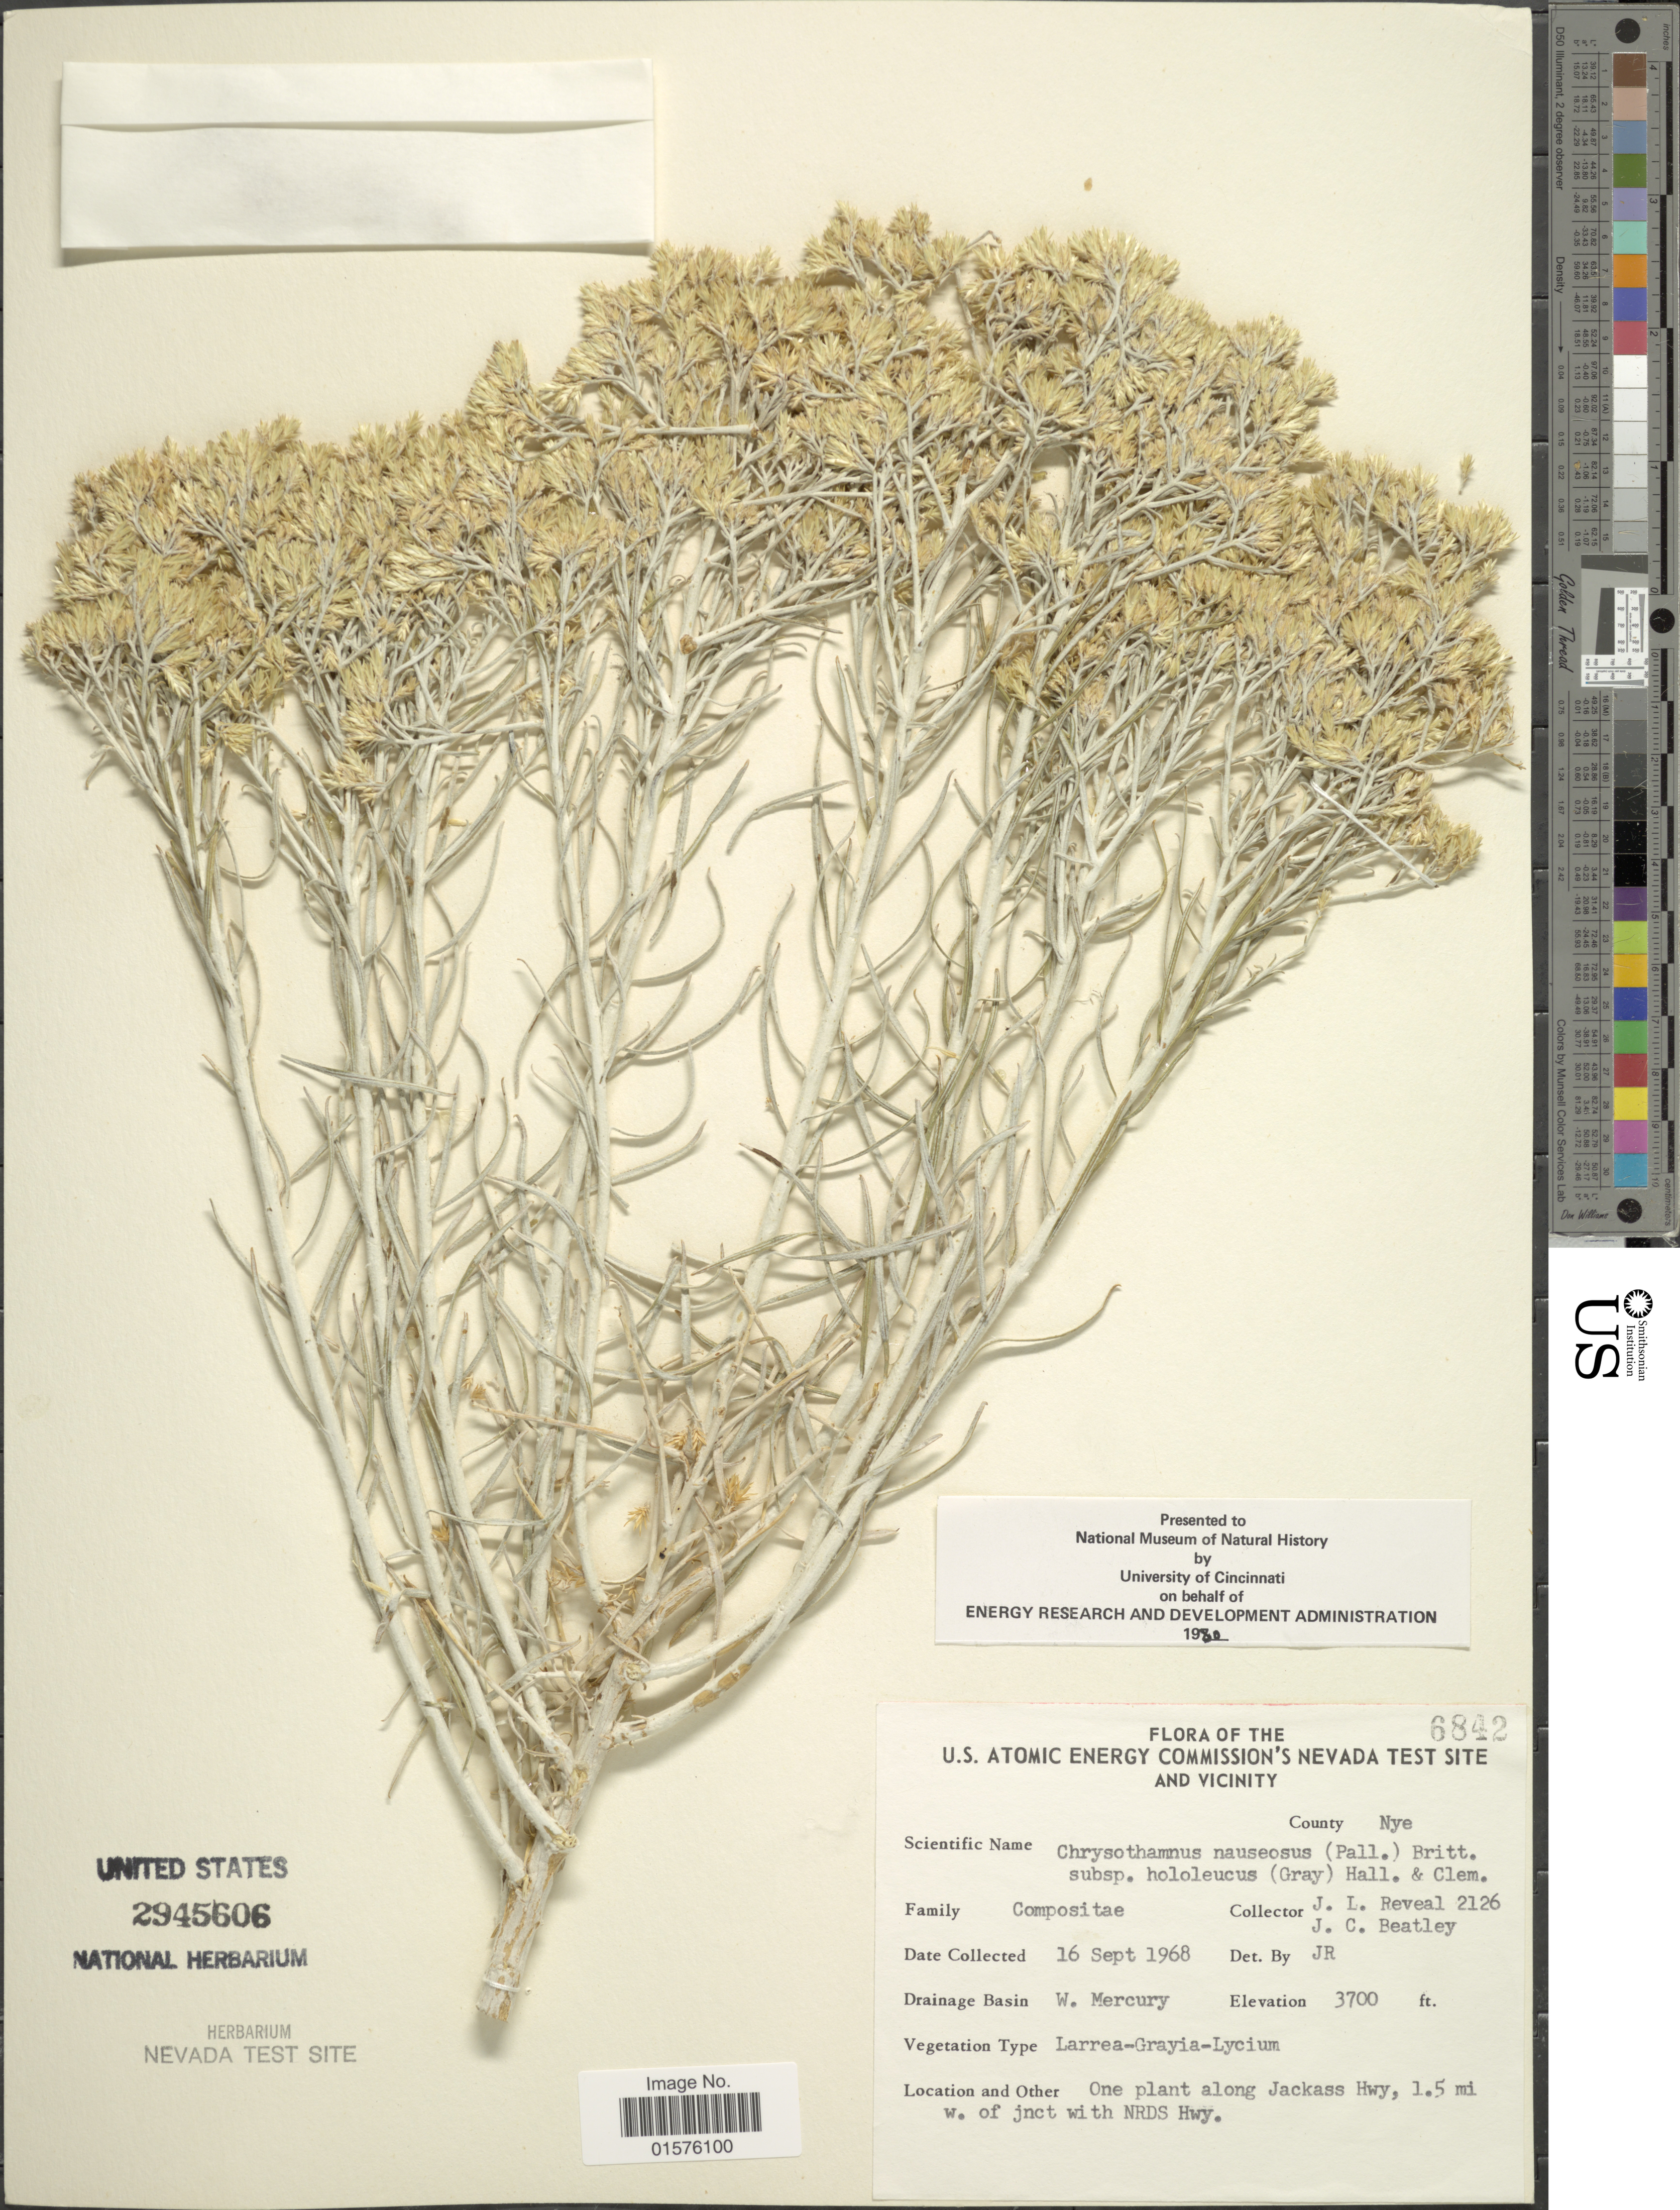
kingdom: Plantae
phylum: Tracheophyta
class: Magnoliopsida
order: Asterales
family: Asteraceae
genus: Ericameria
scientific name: Ericameria nauseosa var. hololeuca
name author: (A. Gray) G.L. Nesom & G.I. Baird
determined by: Urbatsch, Lowell E., Curator (LSU), Louisiana State University (UNITED STATES)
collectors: J. L. Reveal & J. C. Beatley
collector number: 2126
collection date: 1968-09-16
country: United States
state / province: Nevada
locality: The U.S. Atomic Energy Commision's Nevada test site and vicinity, County: Nye, along Jackass Hwy, 1.5 mi w. of jnct with NRDS Hwy. Drainage basin: W. Mercury.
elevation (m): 1128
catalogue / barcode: US 2945606